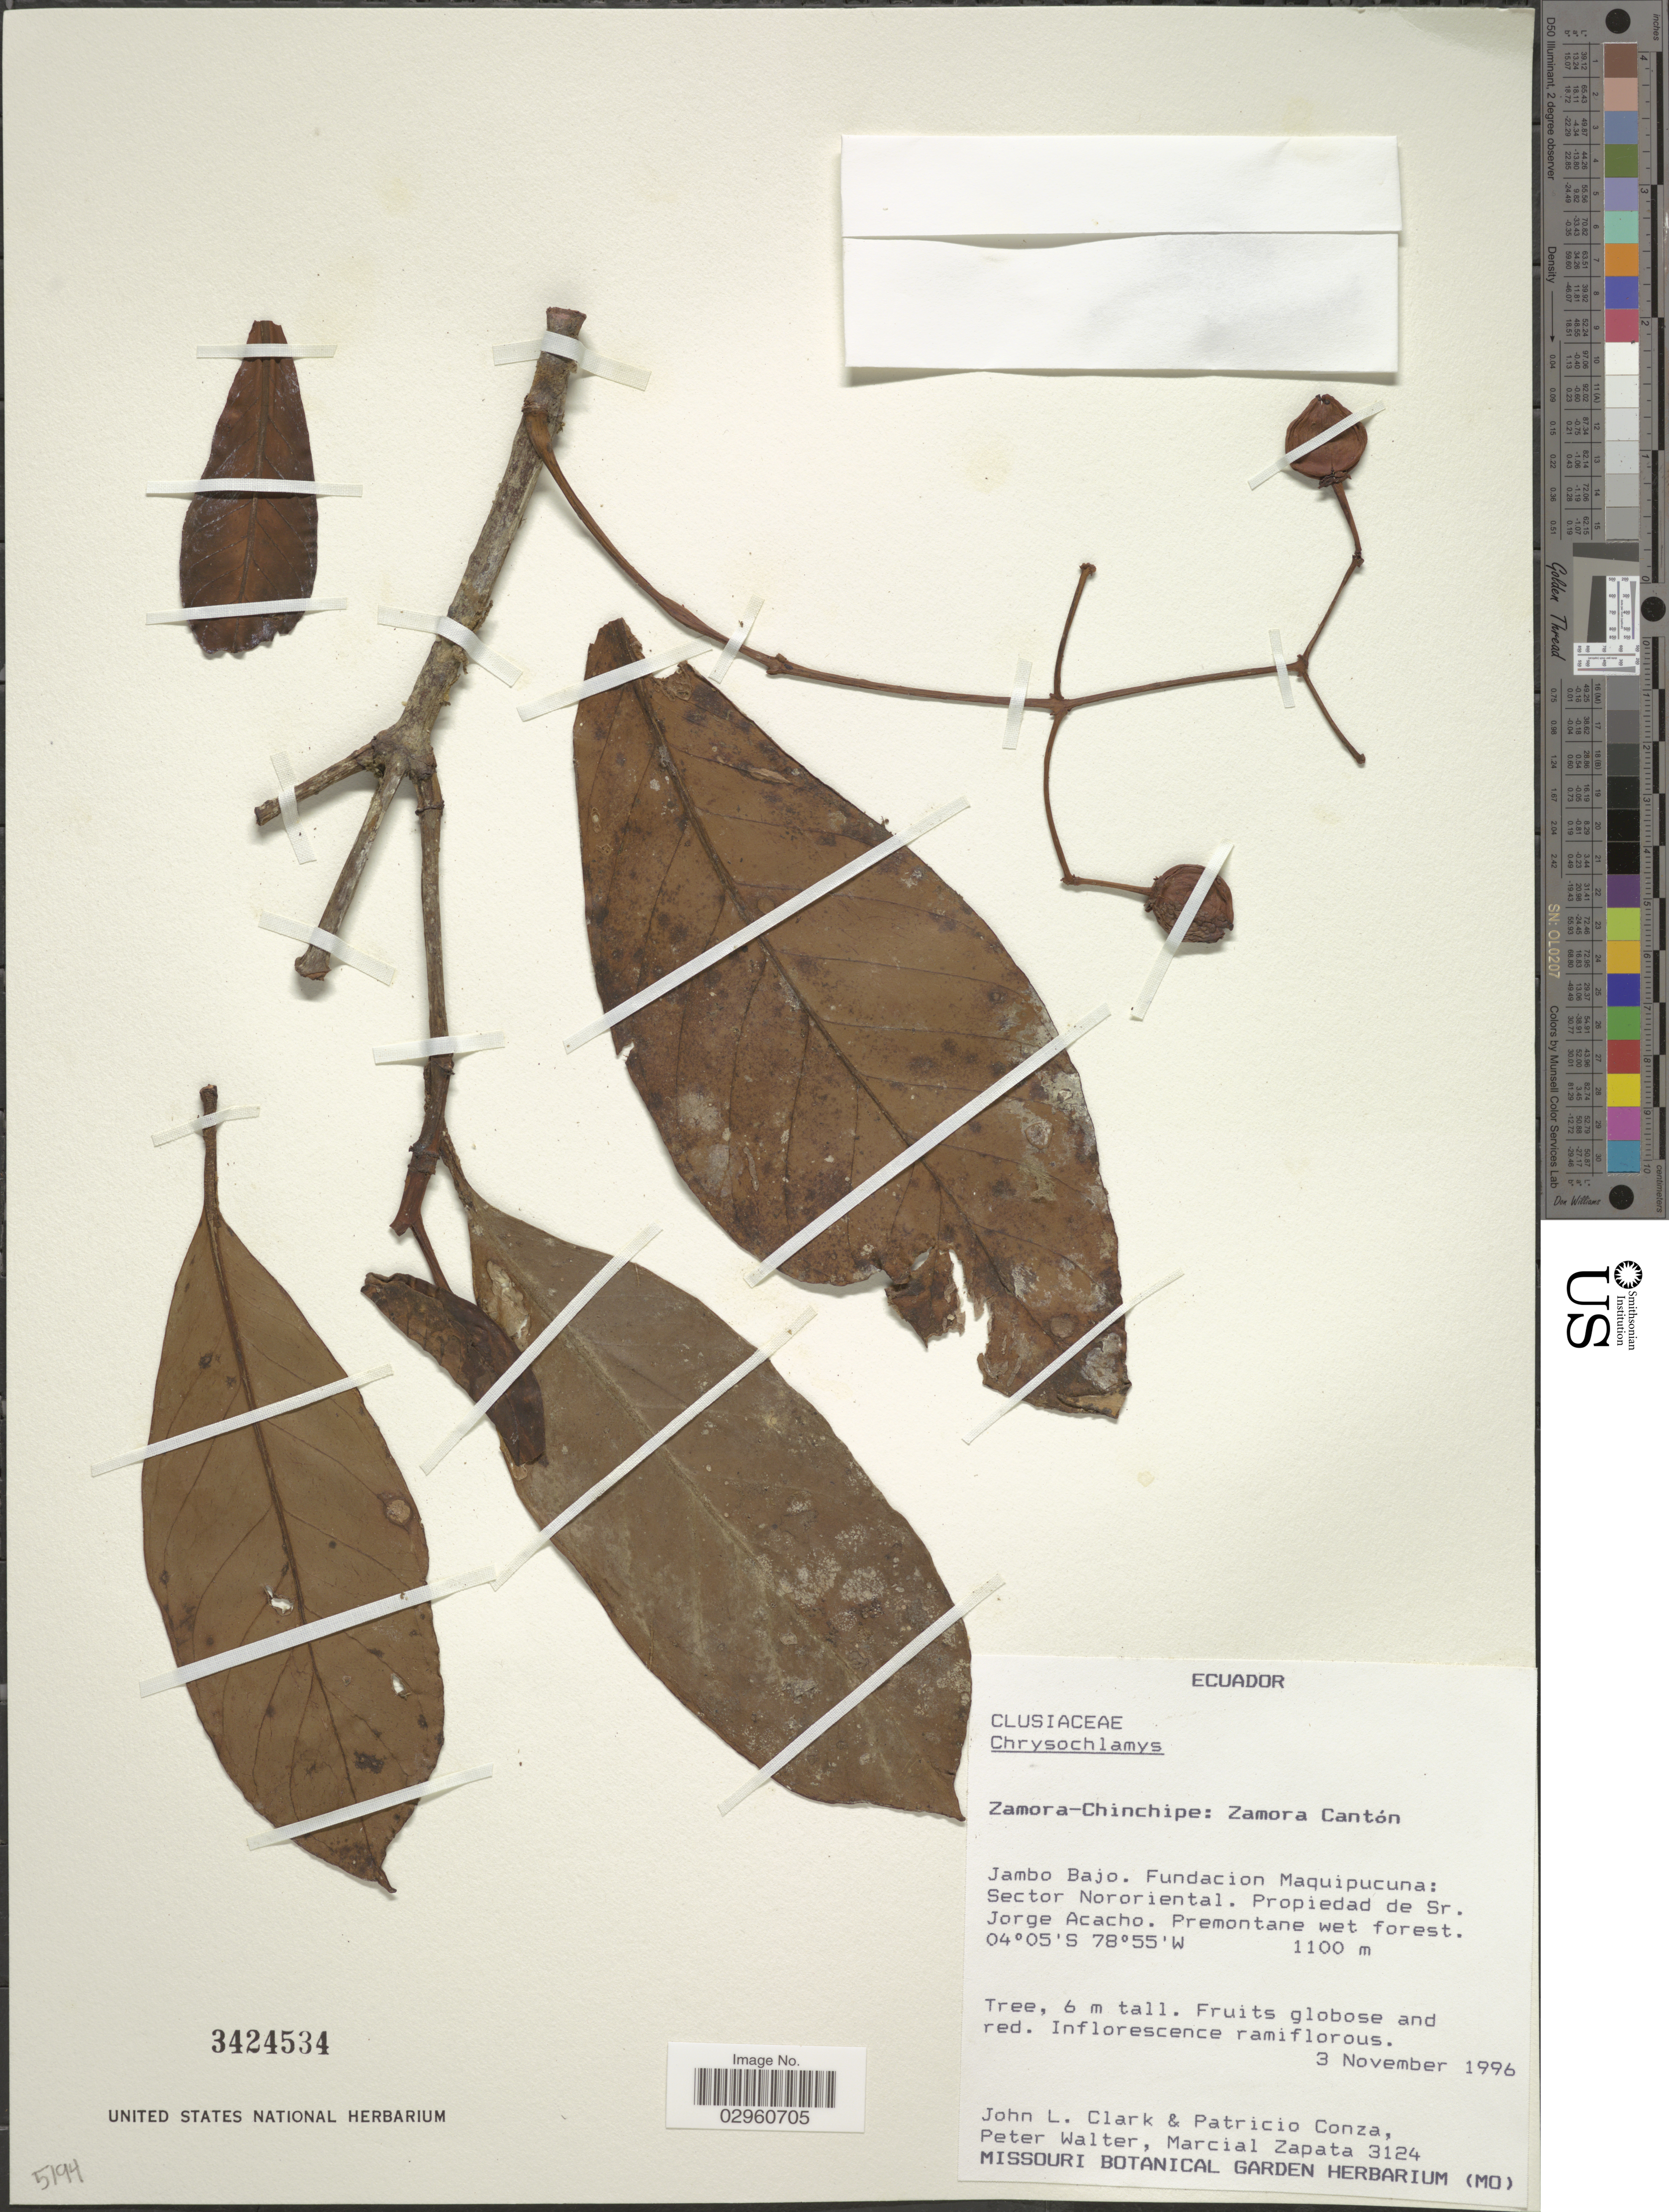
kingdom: Plantae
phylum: Tracheophyta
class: Magnoliopsida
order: Malpighiales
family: Clusiaceae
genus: Chrysochlamys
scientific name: Chrysochlamys sp.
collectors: J. L. Clark, P. Conza, P. Walter & M. Zapata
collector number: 3124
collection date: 1996-11-03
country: Ecuador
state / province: Zamora-Chinchipe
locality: Zamora-Chinchipe: Zamora Cantón. Jambo Bajo. Fundacion Maquipucuna: Sector Nororiental. Propiedad de Sr. Jorge Acacho.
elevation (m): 1100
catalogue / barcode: US 3424534